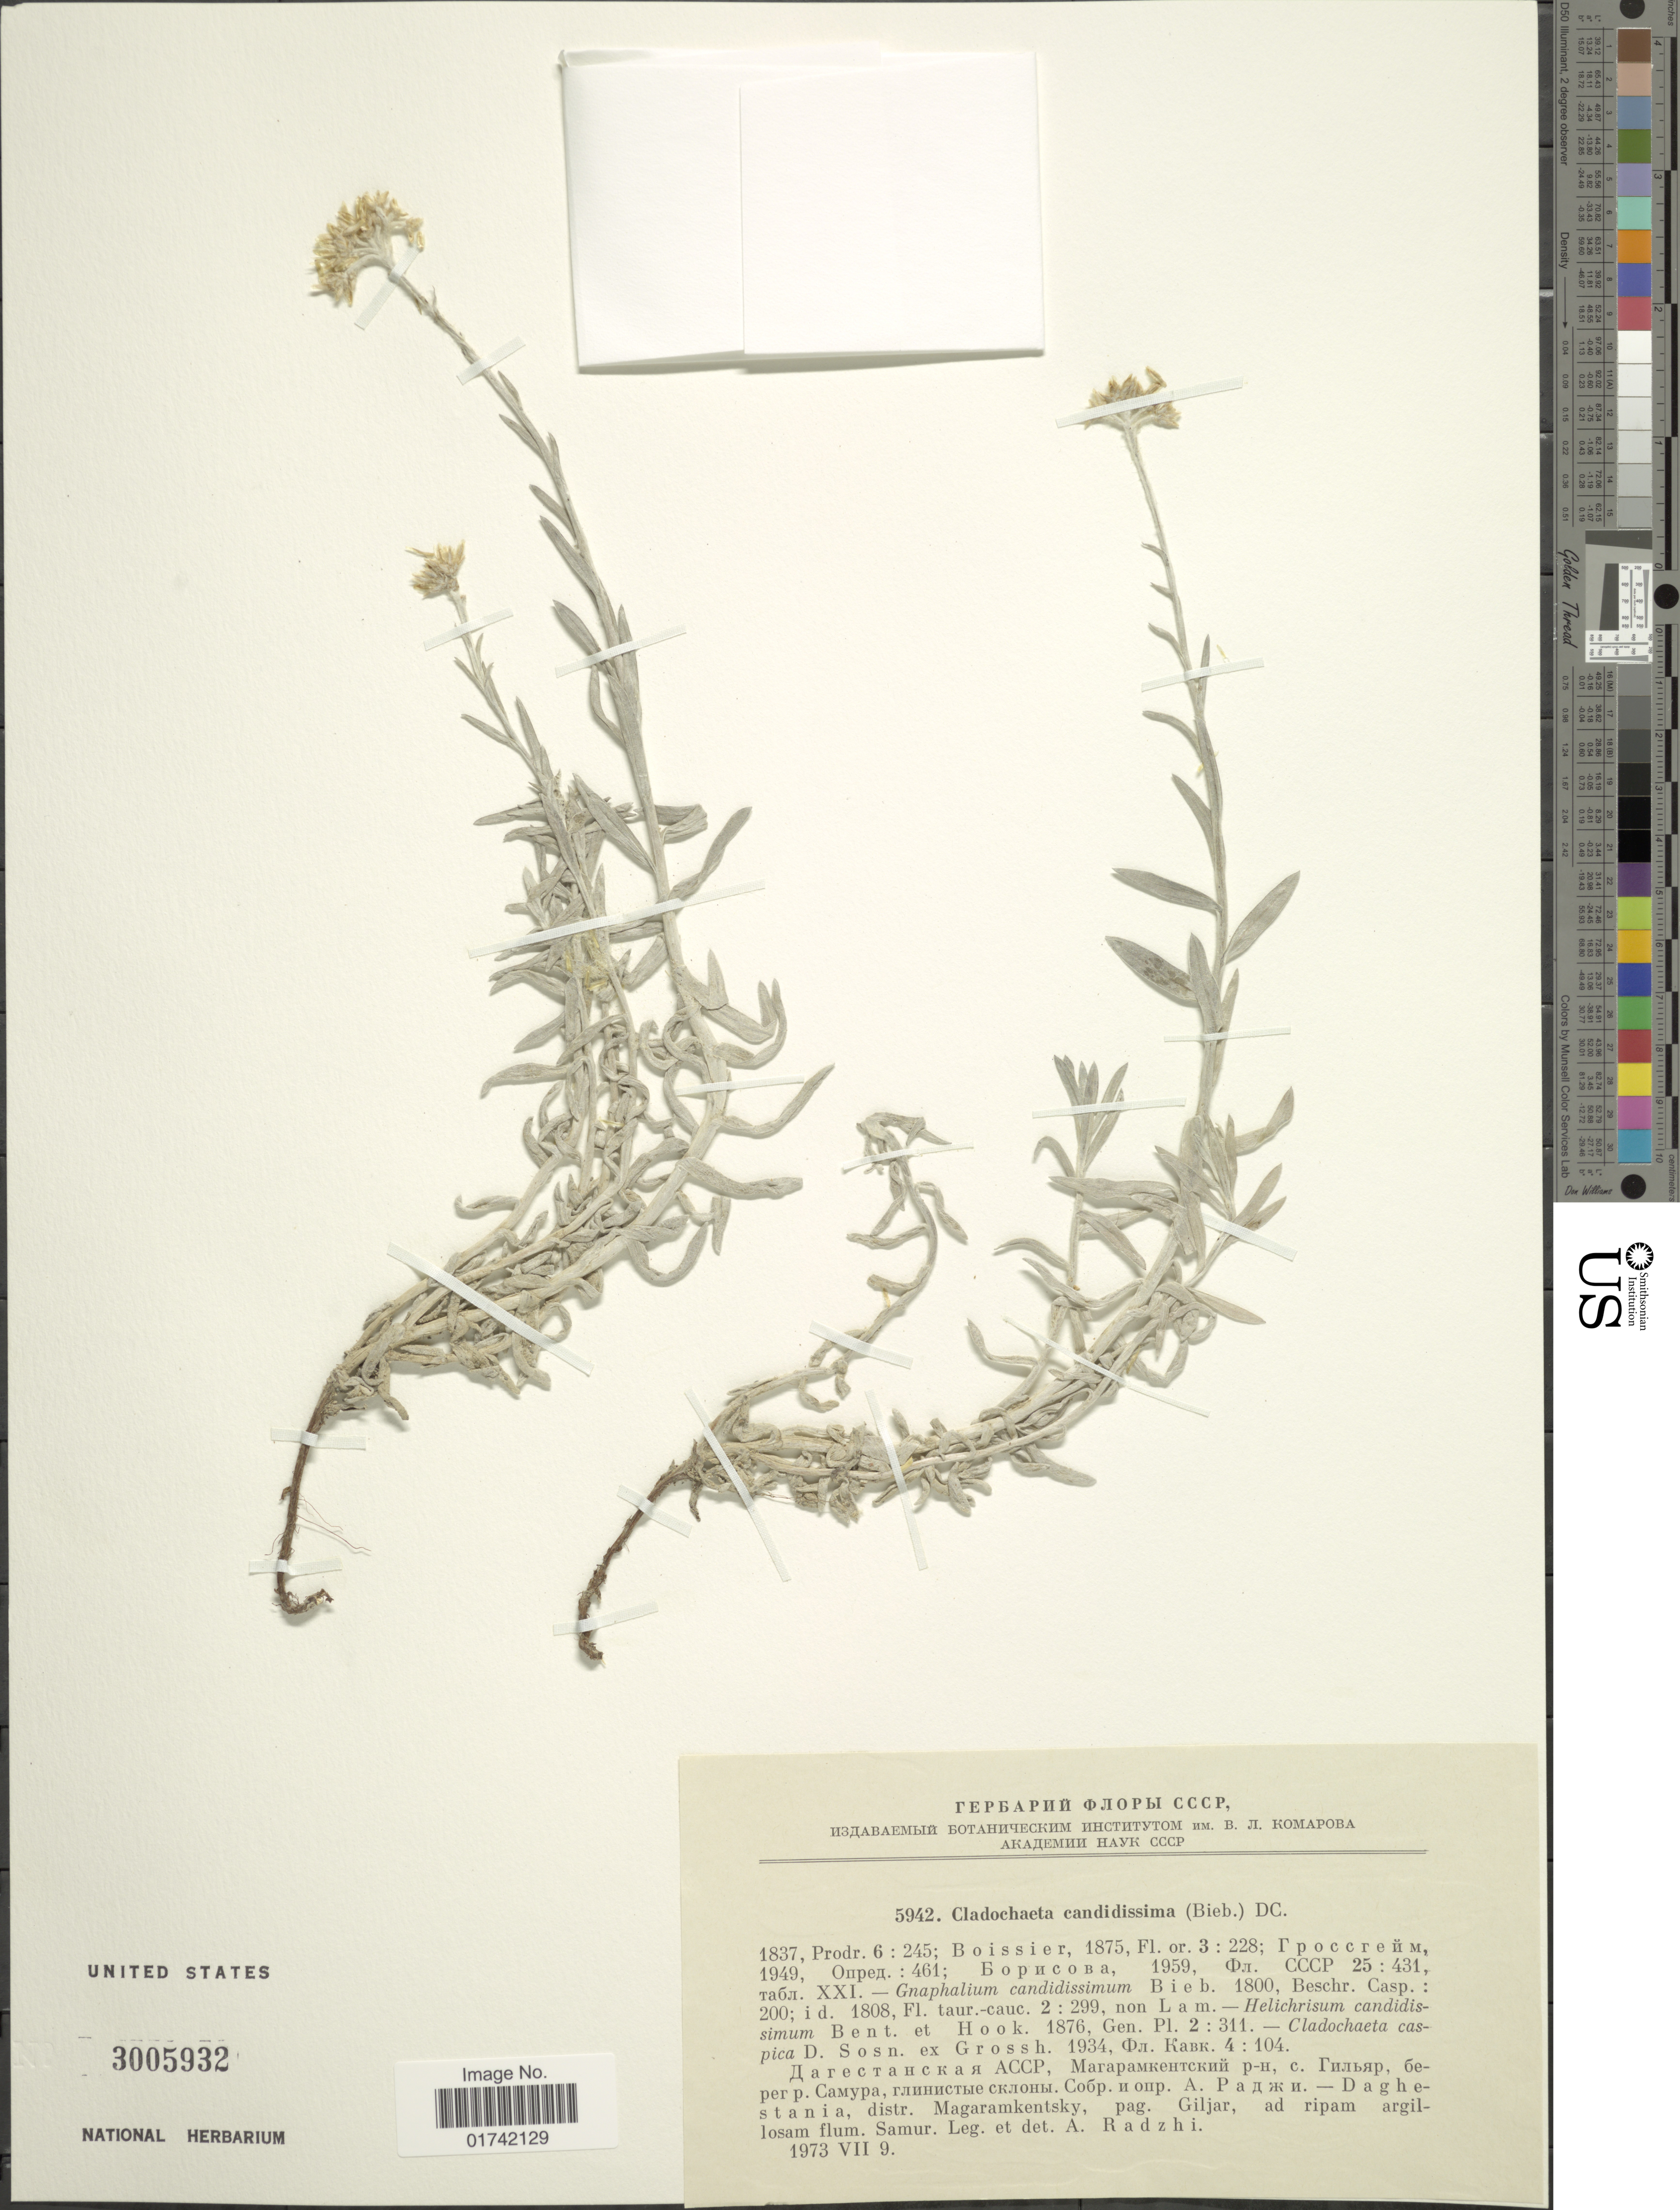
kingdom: Plantae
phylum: Tracheophyta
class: Magnoliopsida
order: Asterales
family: Asteraceae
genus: Helichrysum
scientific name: Helichrysum candidissumum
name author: D. Don ex G. Don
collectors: A. Radzhi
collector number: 5942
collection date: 1973-07-09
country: Russian Federation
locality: Daghestania distr. Magaramkentsky, pag. Giljar, ad ripam argillosam flum., Samur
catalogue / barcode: US 3005932